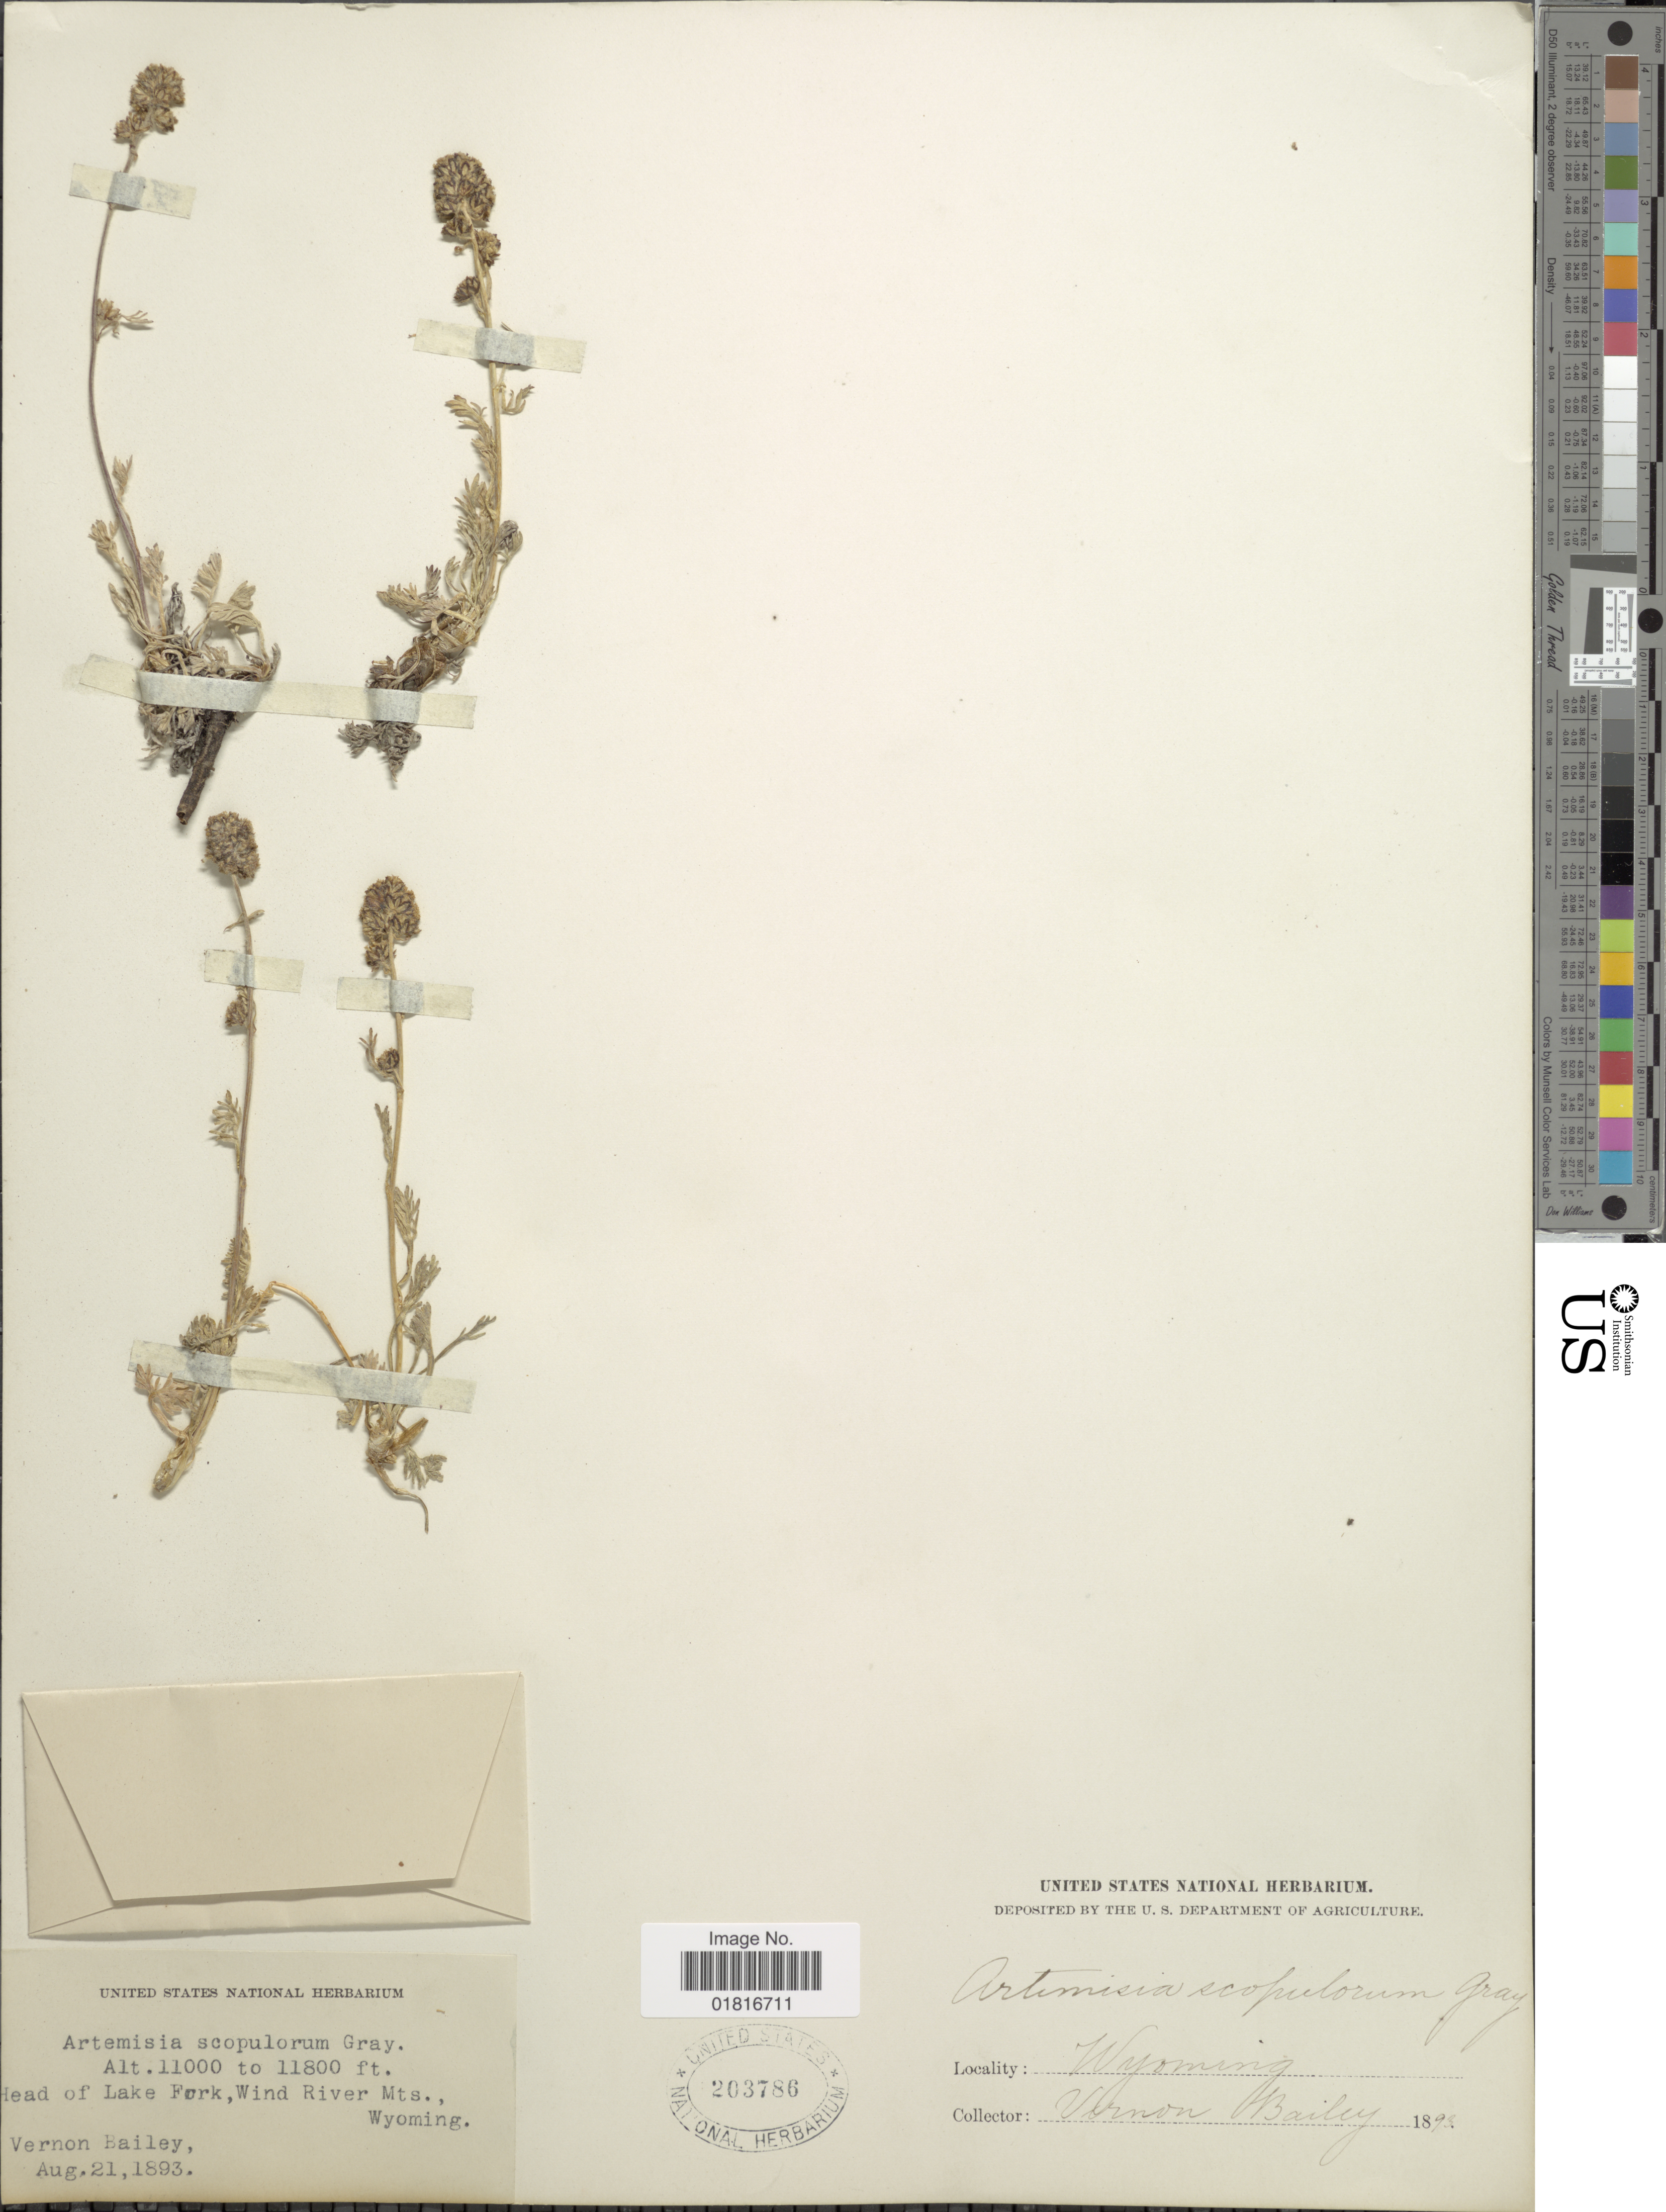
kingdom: Plantae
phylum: Tracheophyta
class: Magnoliopsida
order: Asterales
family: Asteraceae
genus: Artemisia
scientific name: Artemisia scopulorum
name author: A. Gray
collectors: V. O. Bailey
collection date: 1893-08-21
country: United States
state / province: Wyoming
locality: Head of Lake Fork, Wind River Mts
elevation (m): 3353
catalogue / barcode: US 203786